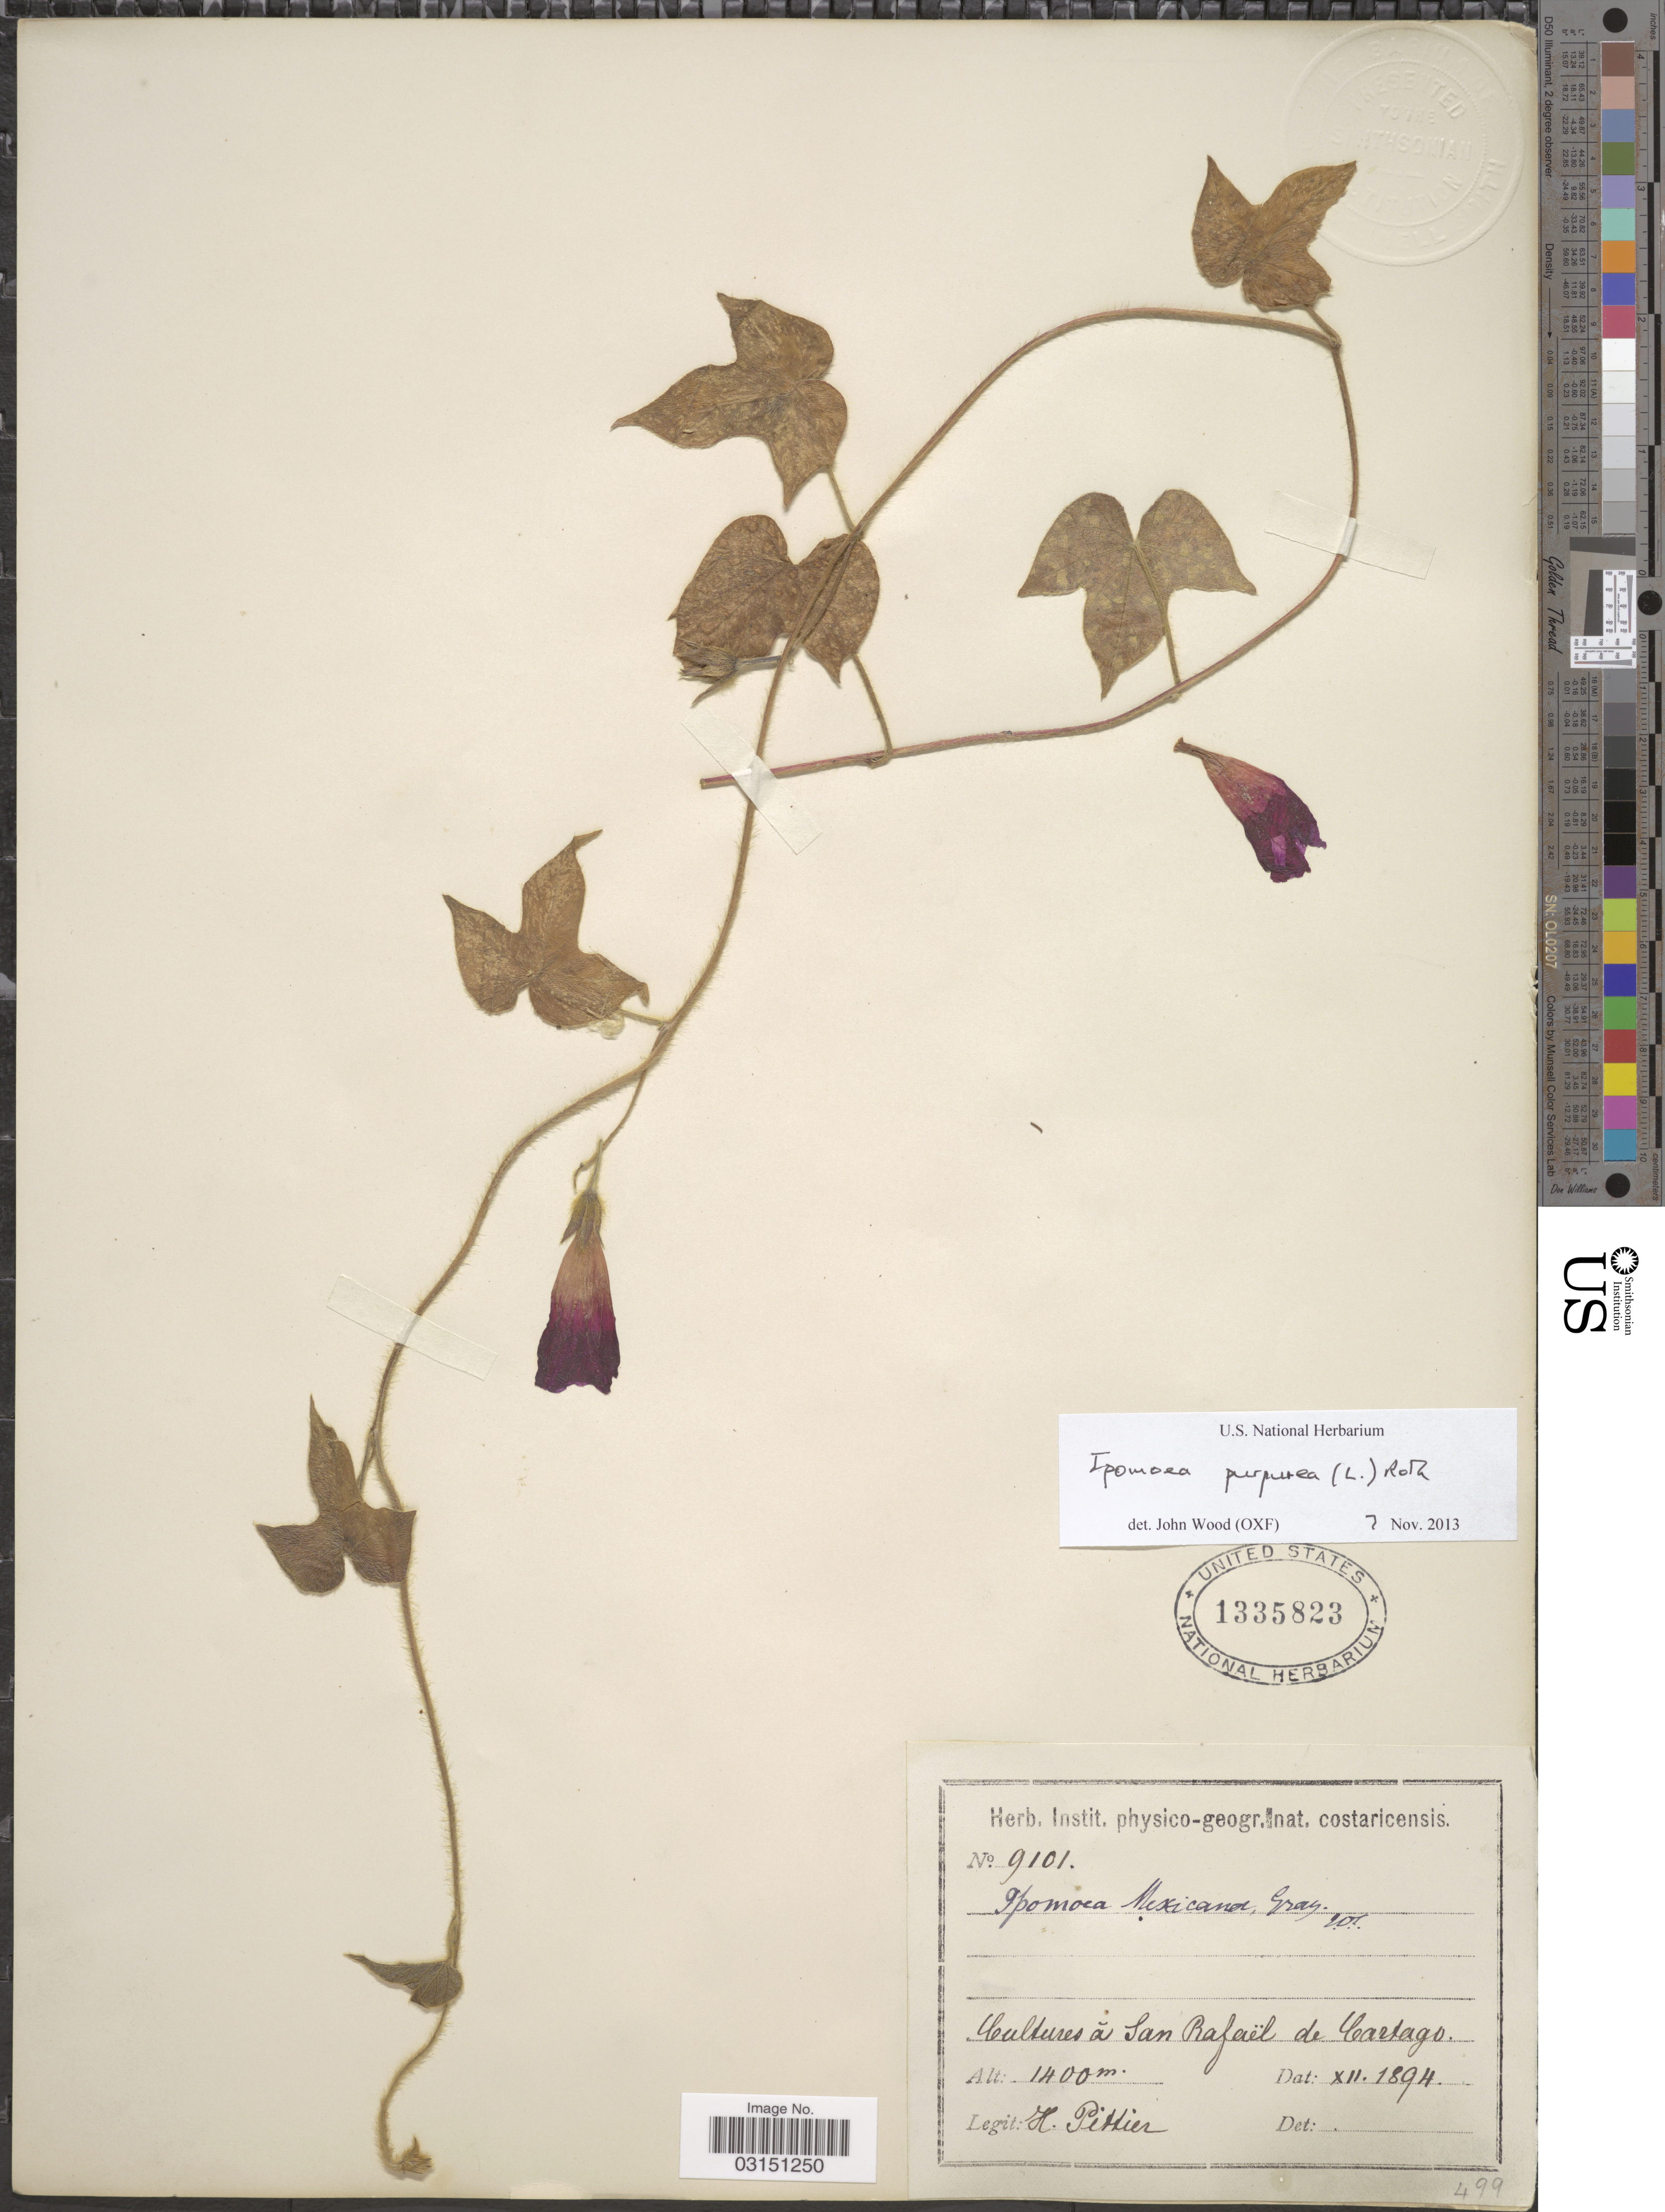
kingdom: Plantae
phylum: Tracheophyta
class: Magnoliopsida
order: Solanales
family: Convolvulaceae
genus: Ipomoea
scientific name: Ipomoea purpurea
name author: (L.) Roth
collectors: H. F. Pittier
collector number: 9101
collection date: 1894-12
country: Costa Rica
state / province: Cartago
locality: Cultures á San Rafaël de Cartago.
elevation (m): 1400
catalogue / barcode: US 1335823